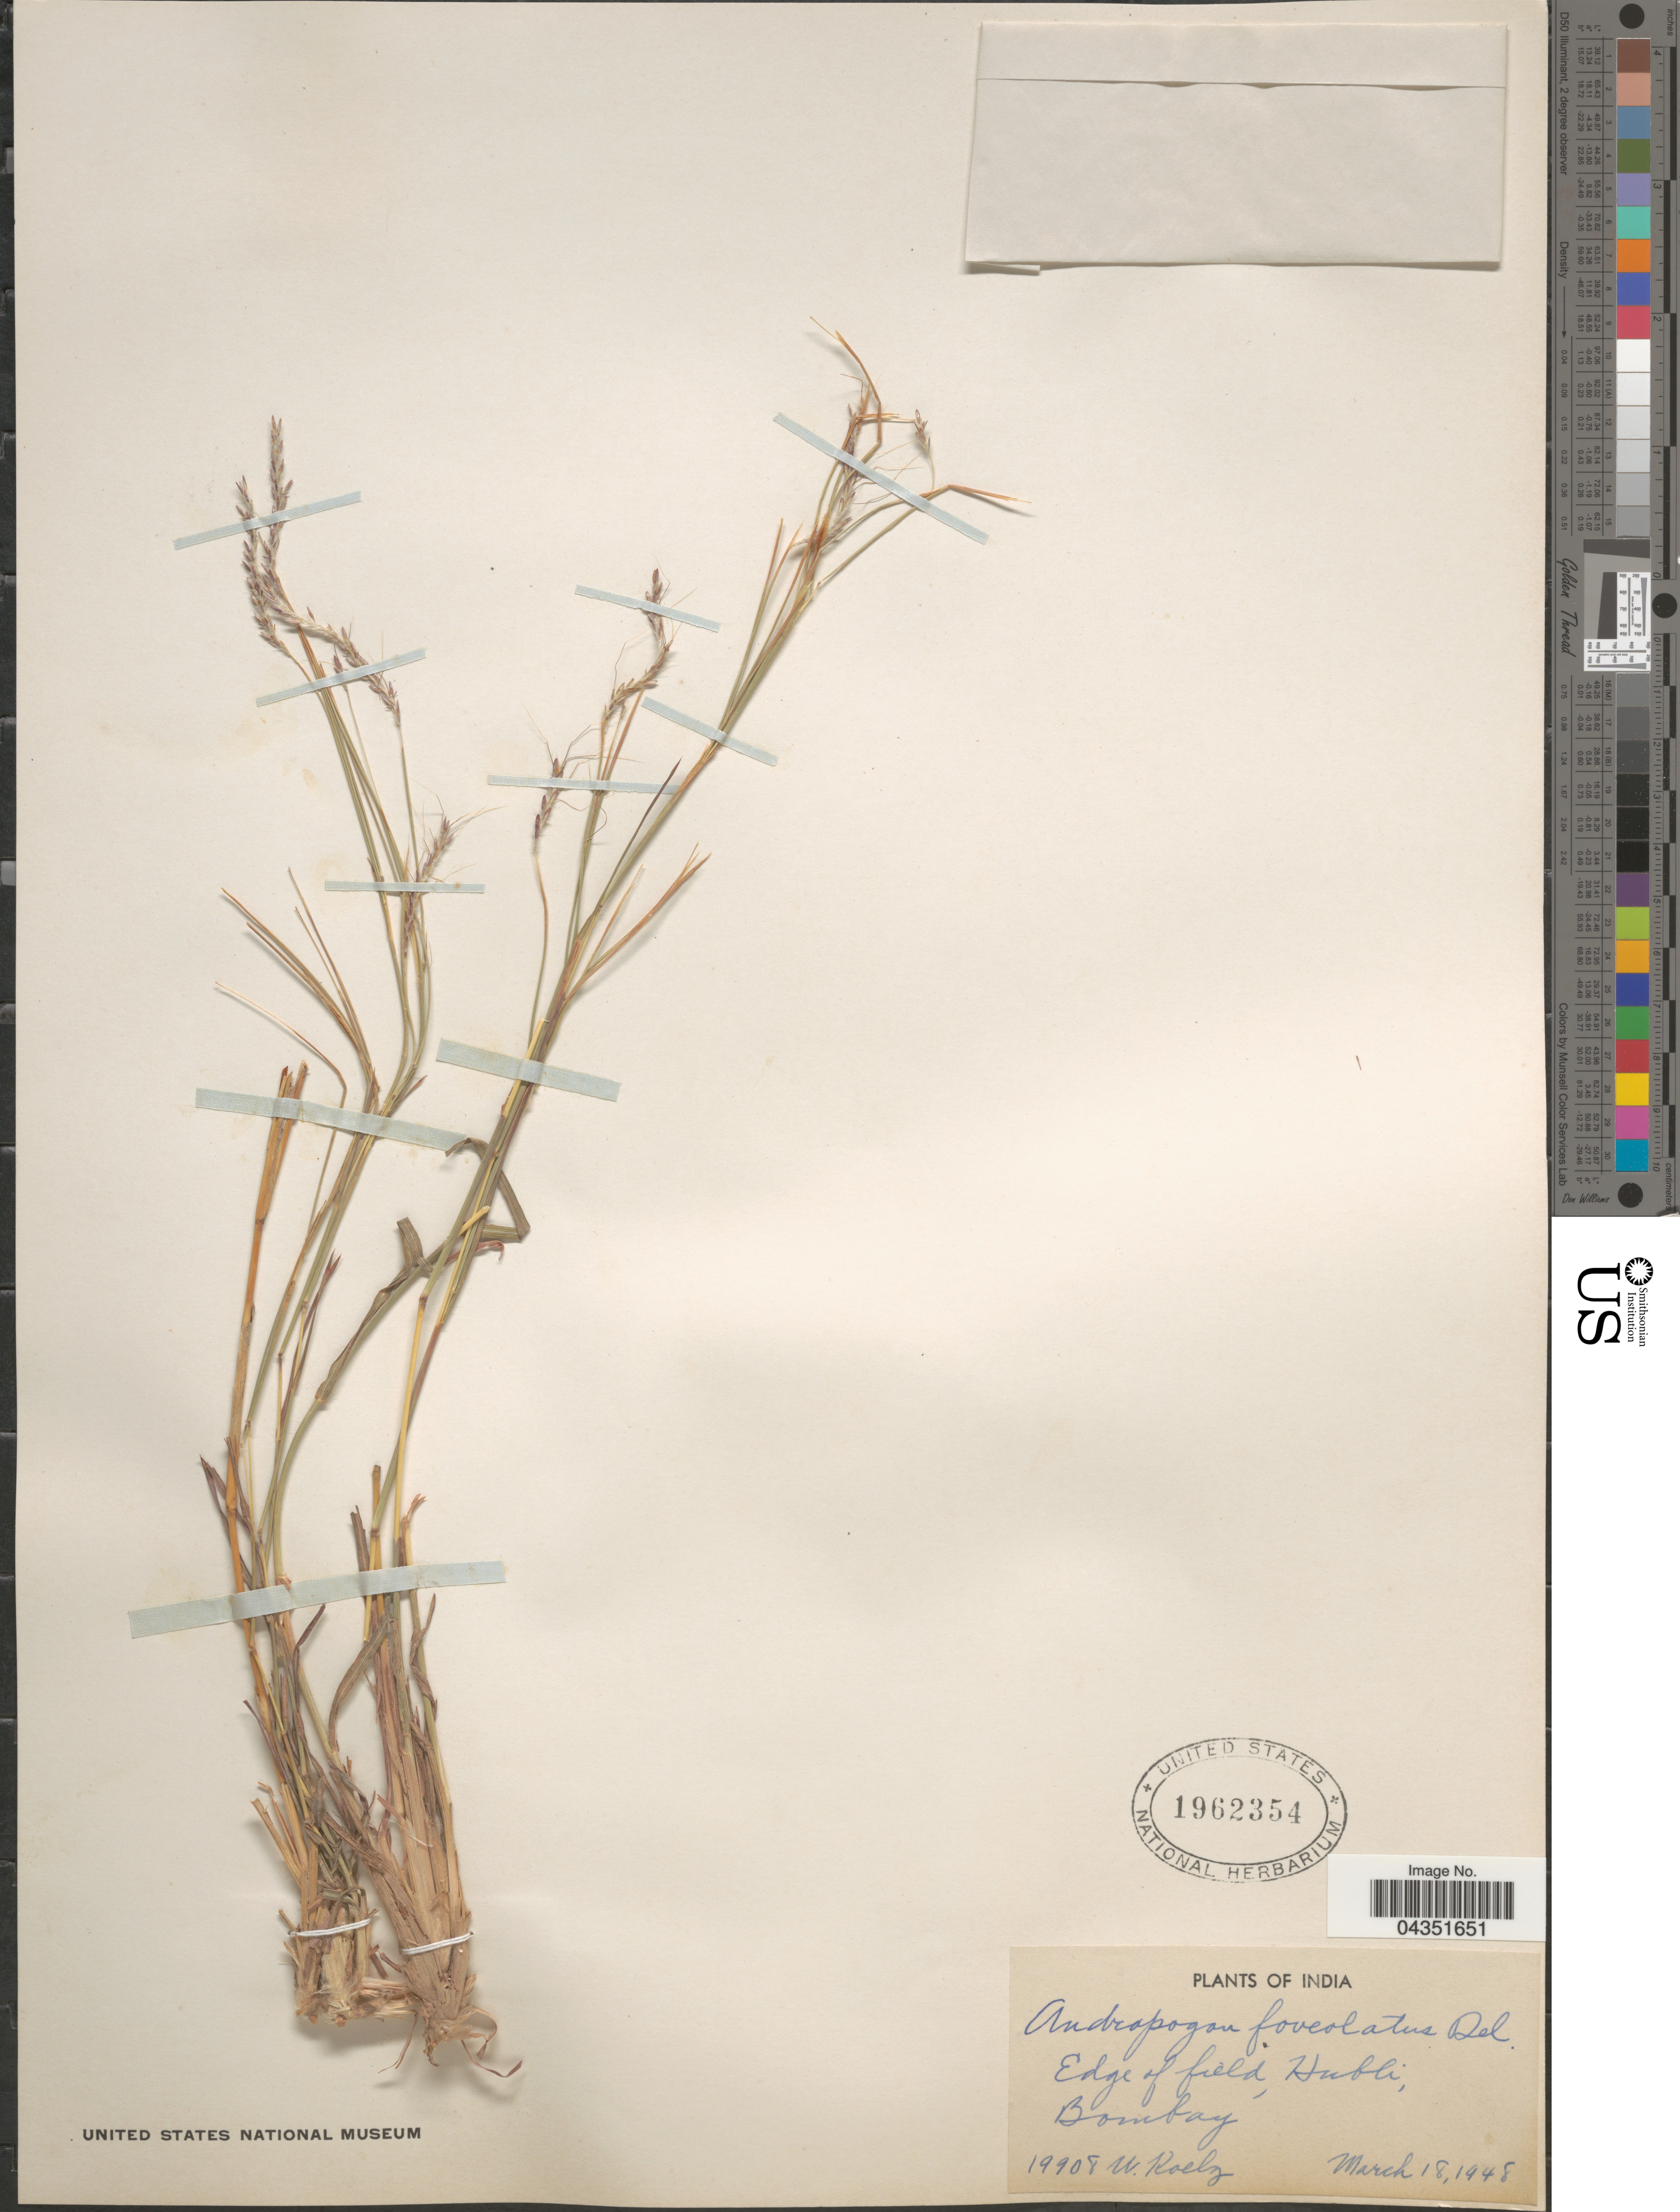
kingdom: Plantae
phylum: Tracheophyta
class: Liliopsida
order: Poales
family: Poaceae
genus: Eremopogon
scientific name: Eremopogon foveolatus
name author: (Delile) Stapf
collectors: W. Koelz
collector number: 19908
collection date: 1948-03-18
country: India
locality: Edge of field, Hubli, Bombay.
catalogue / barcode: US 1962354